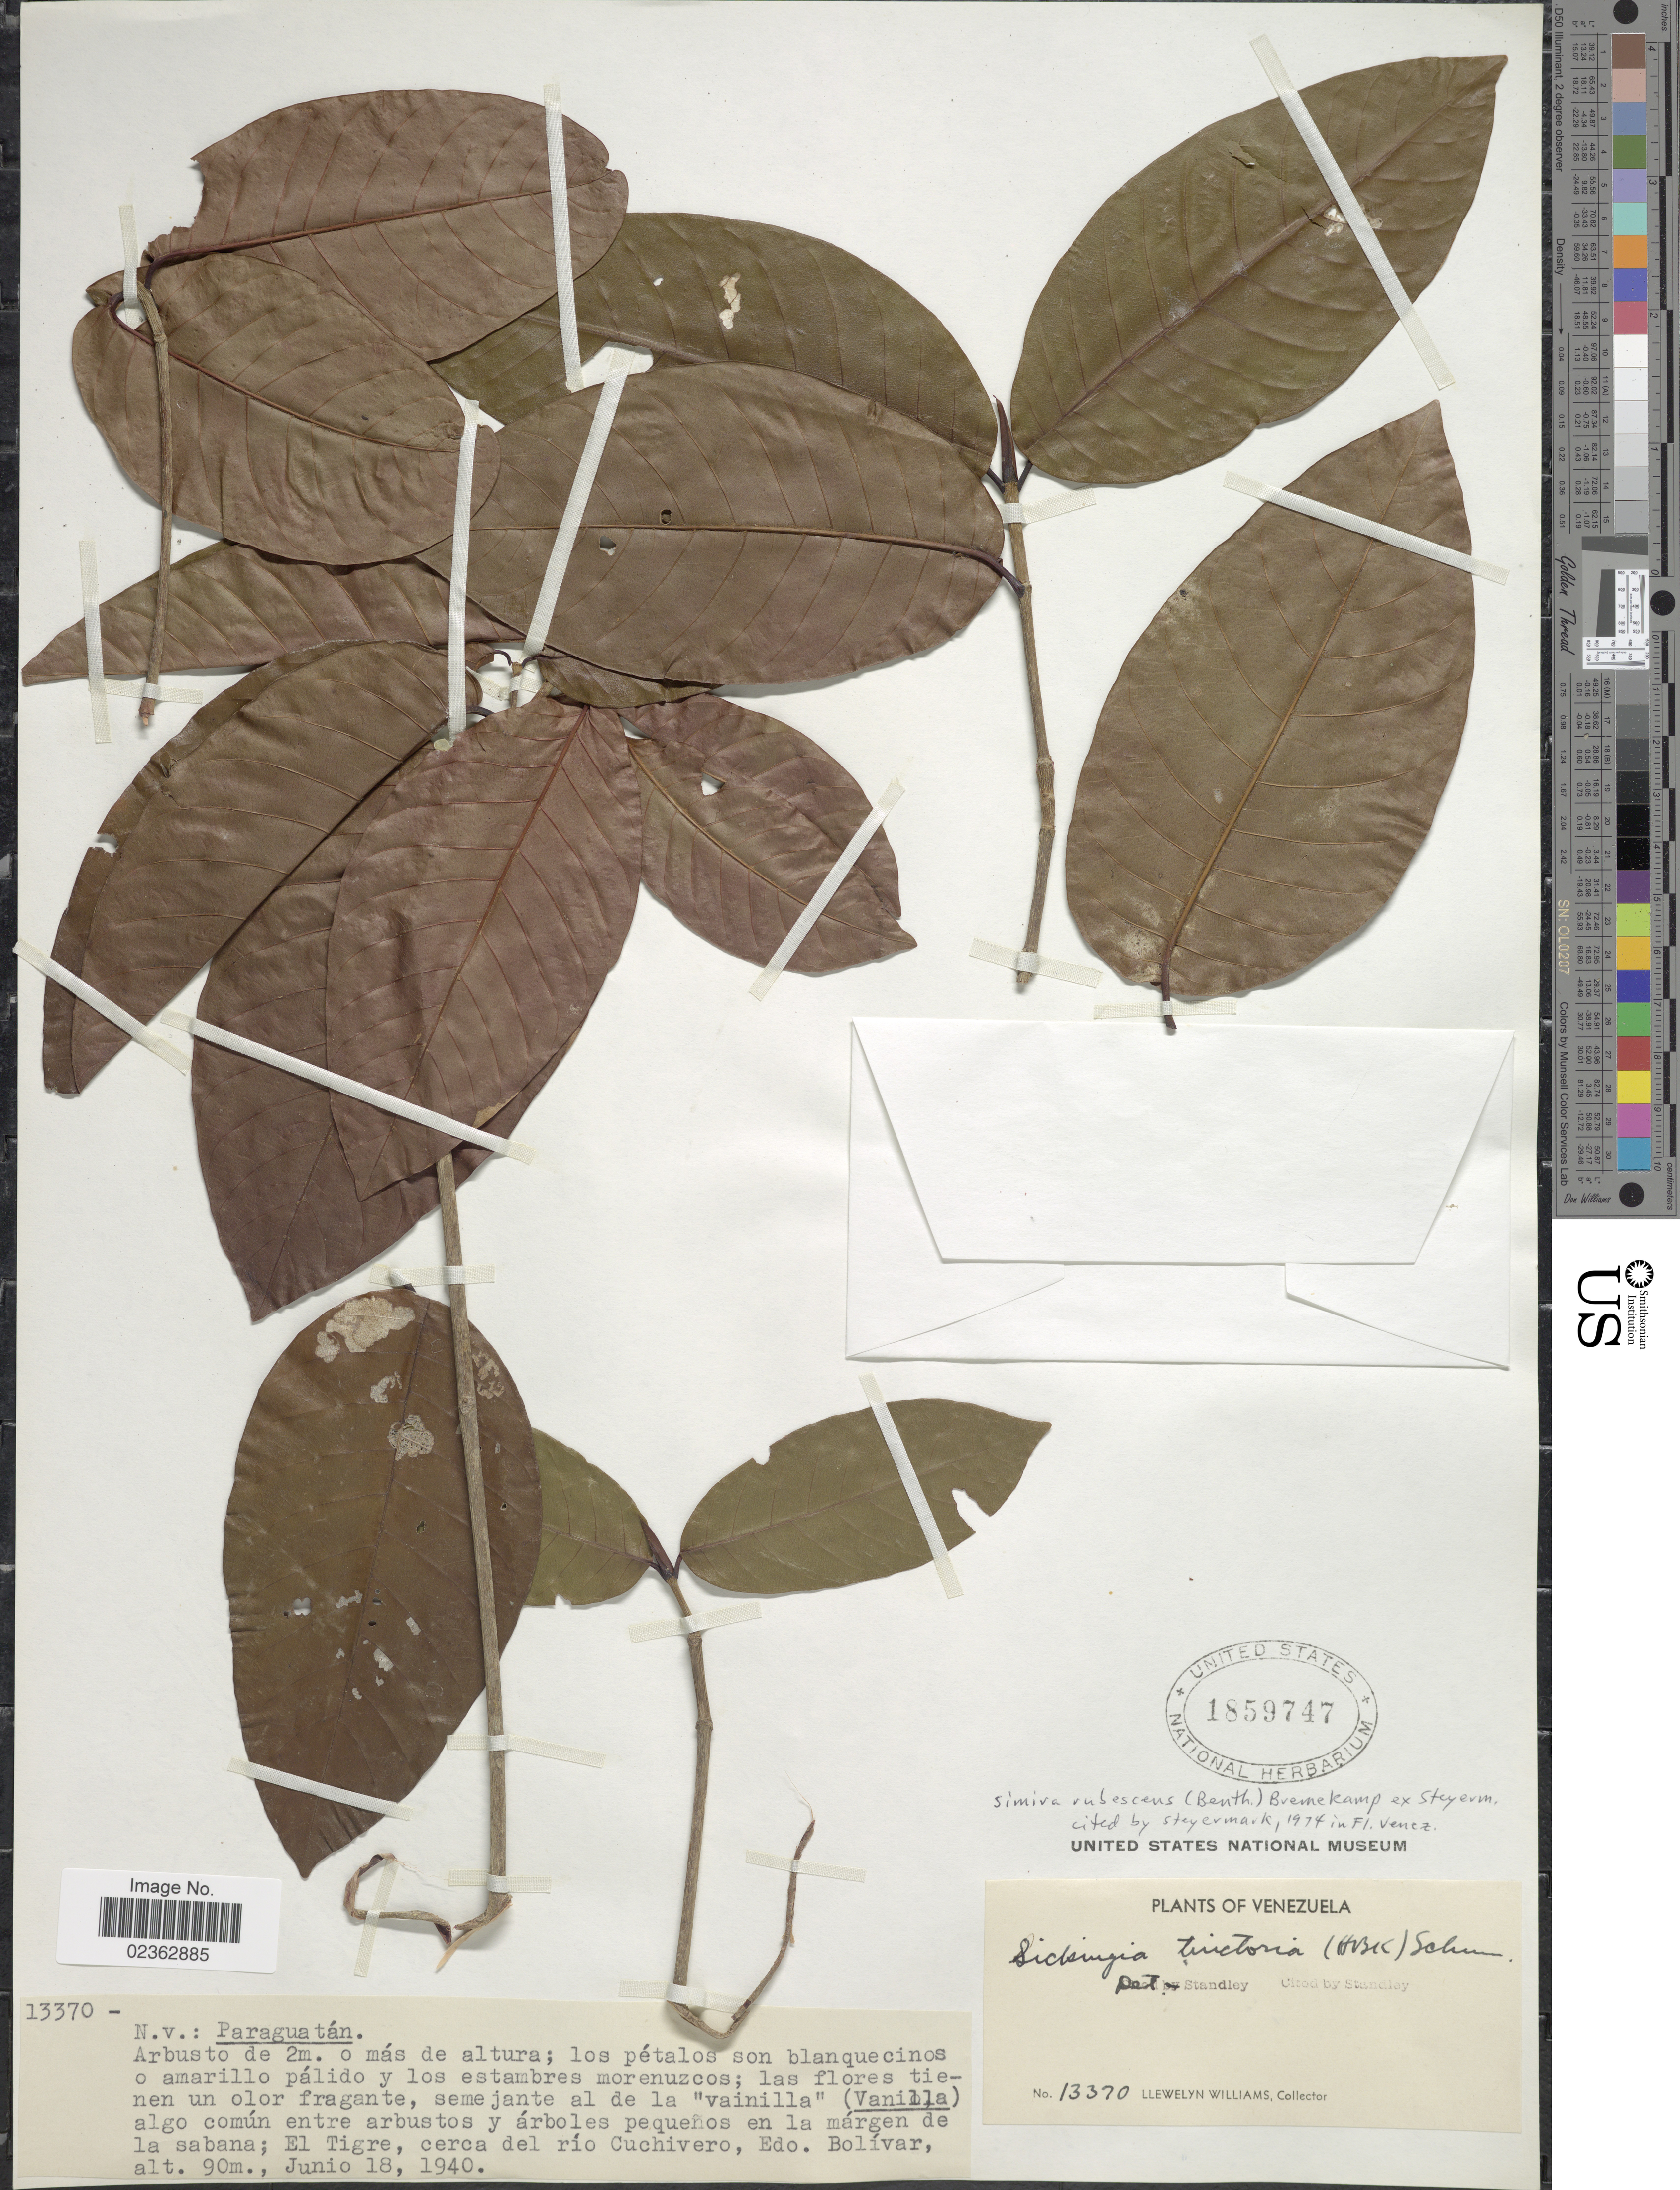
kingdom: Plantae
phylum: Tracheophyta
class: Magnoliopsida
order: Gentianales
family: Rubiaceae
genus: Simira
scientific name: Simira rubescens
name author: (Benth.) Bremek. ex Steyerm.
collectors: Ll. Williams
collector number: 13370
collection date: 1940-06-18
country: Venezuela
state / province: Bolivar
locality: En la margen de la sabana; El Tigre, cerca del rio Cuchivero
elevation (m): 90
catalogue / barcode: US 1859747